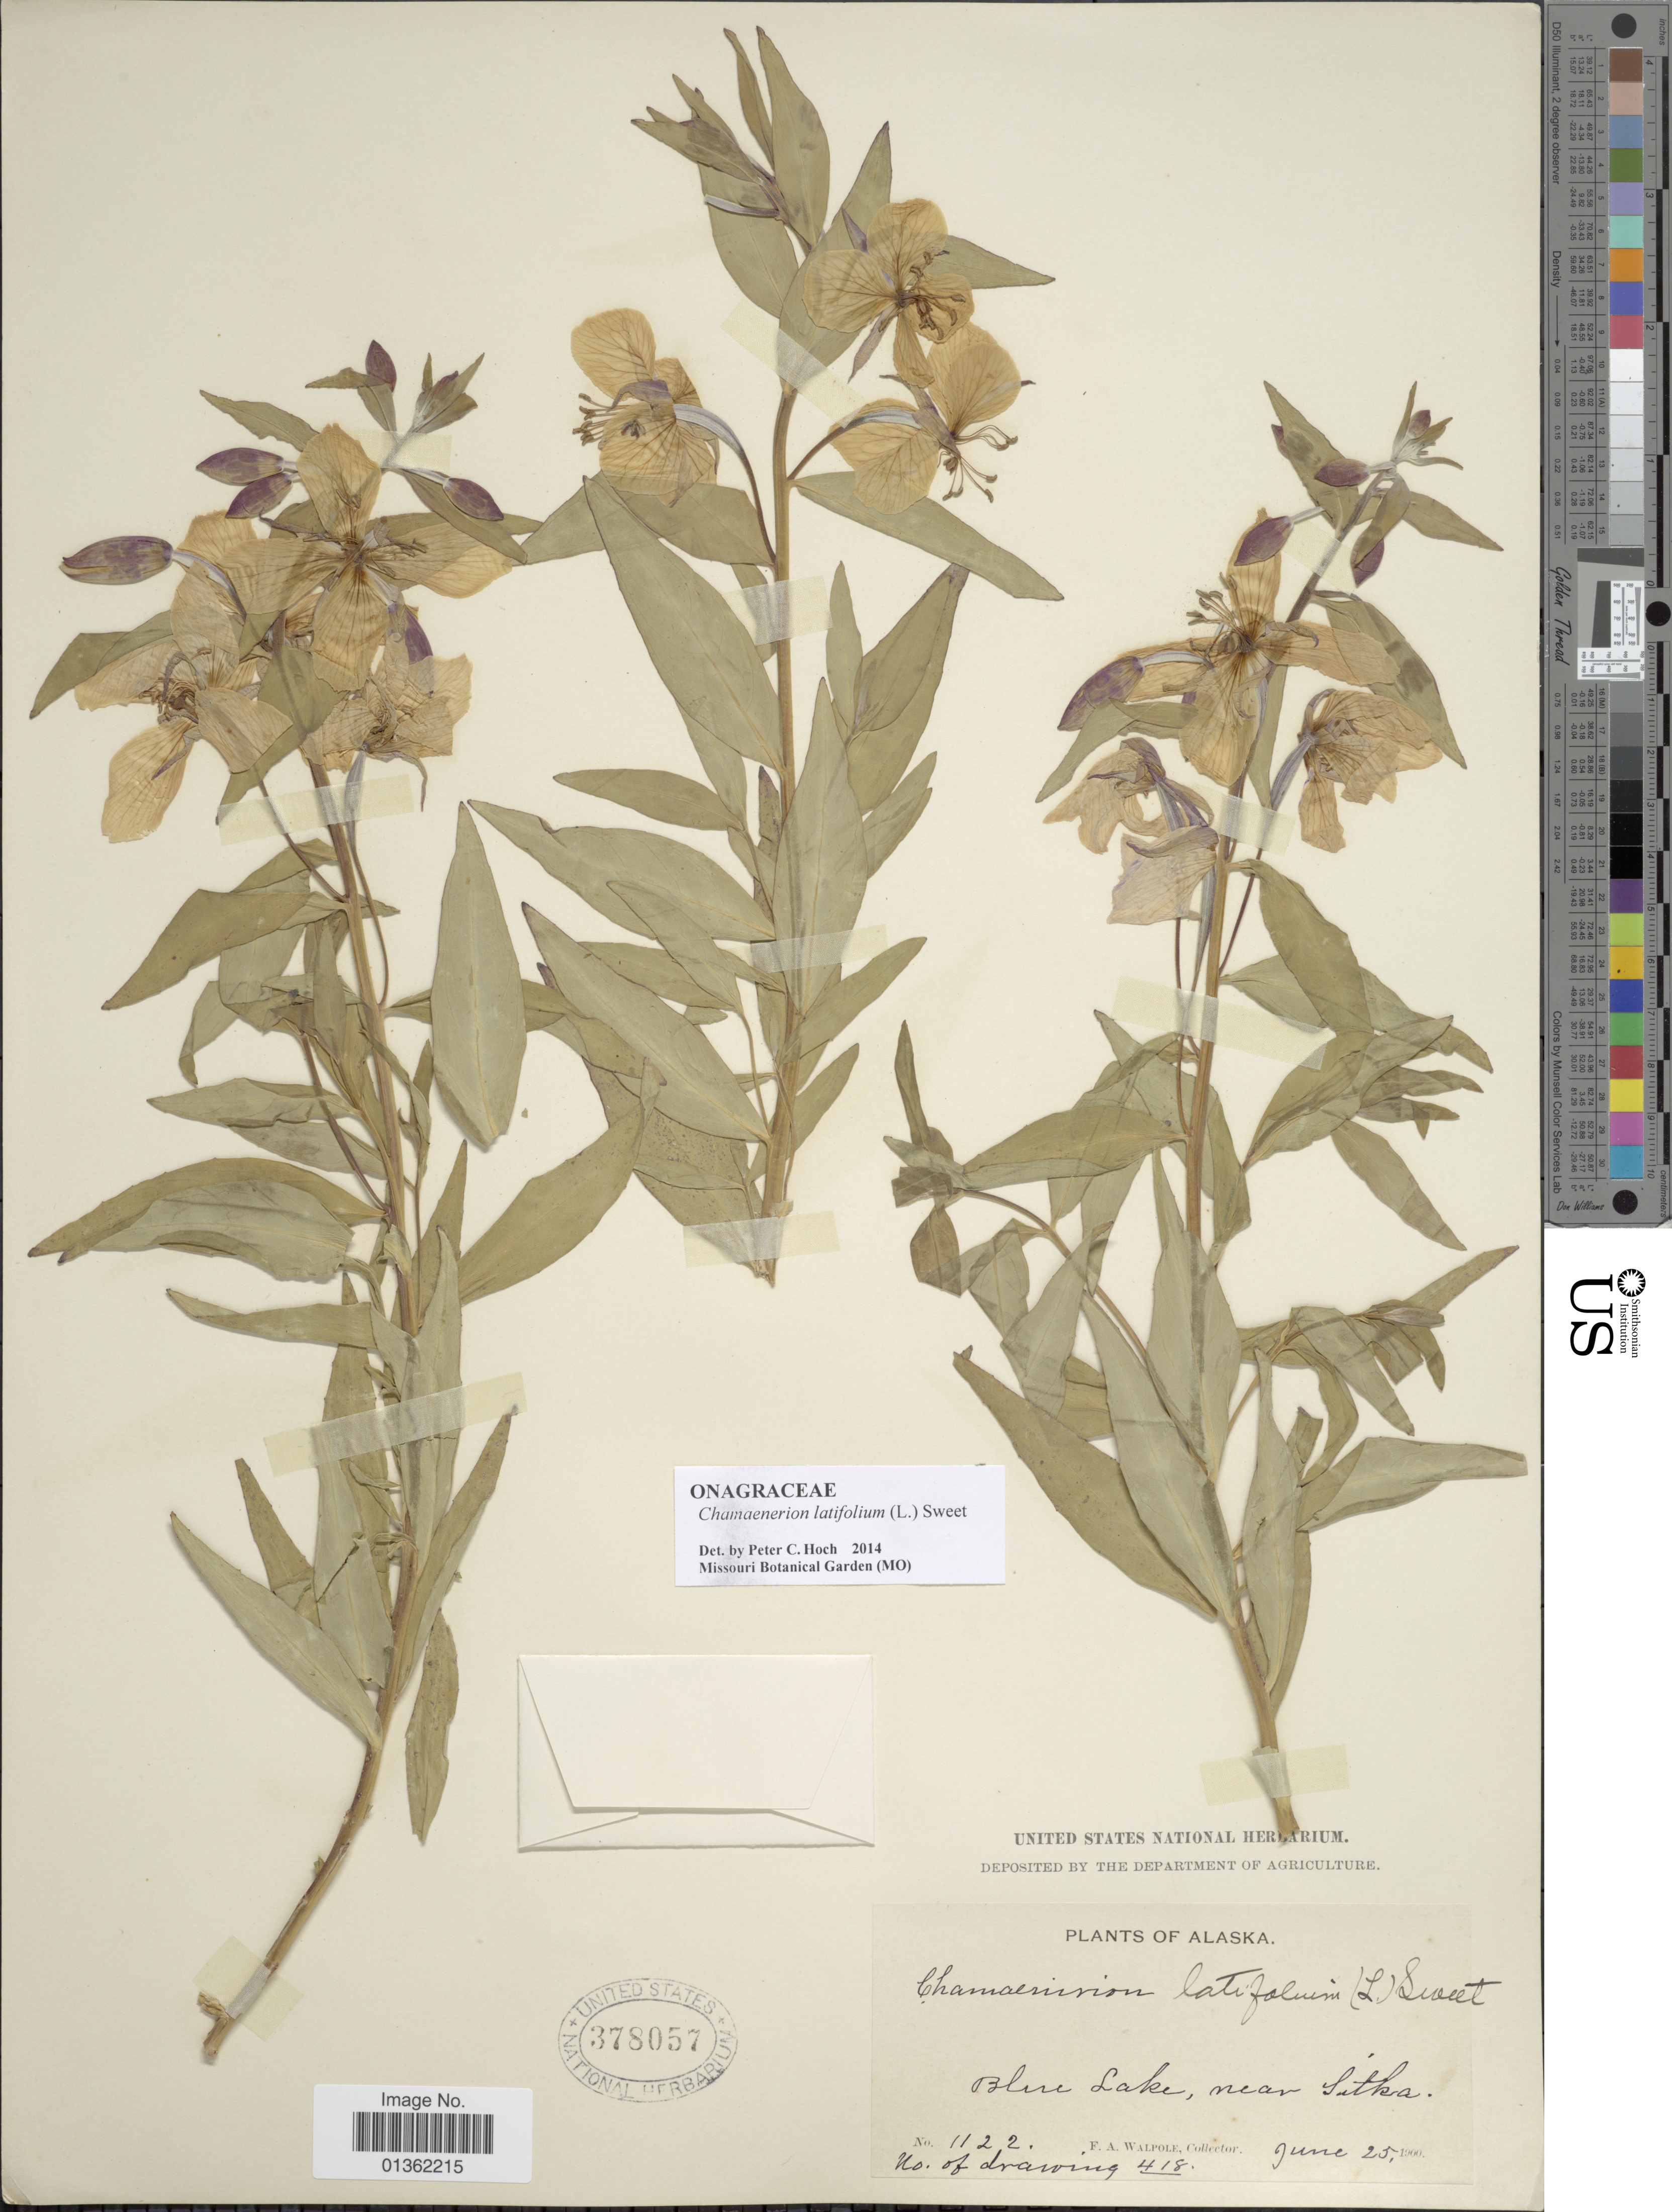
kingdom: Plantae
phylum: Tracheophyta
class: Magnoliopsida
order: Myrtales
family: Onagraceae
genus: Chamaenerion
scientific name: Chamaenerion latifolium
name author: (L.) Th. Fr. & Lange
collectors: F. Walpole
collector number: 1122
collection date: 1900-06-25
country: United States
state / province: Alaska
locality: Blue Lake, near Sitka.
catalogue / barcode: US 378057